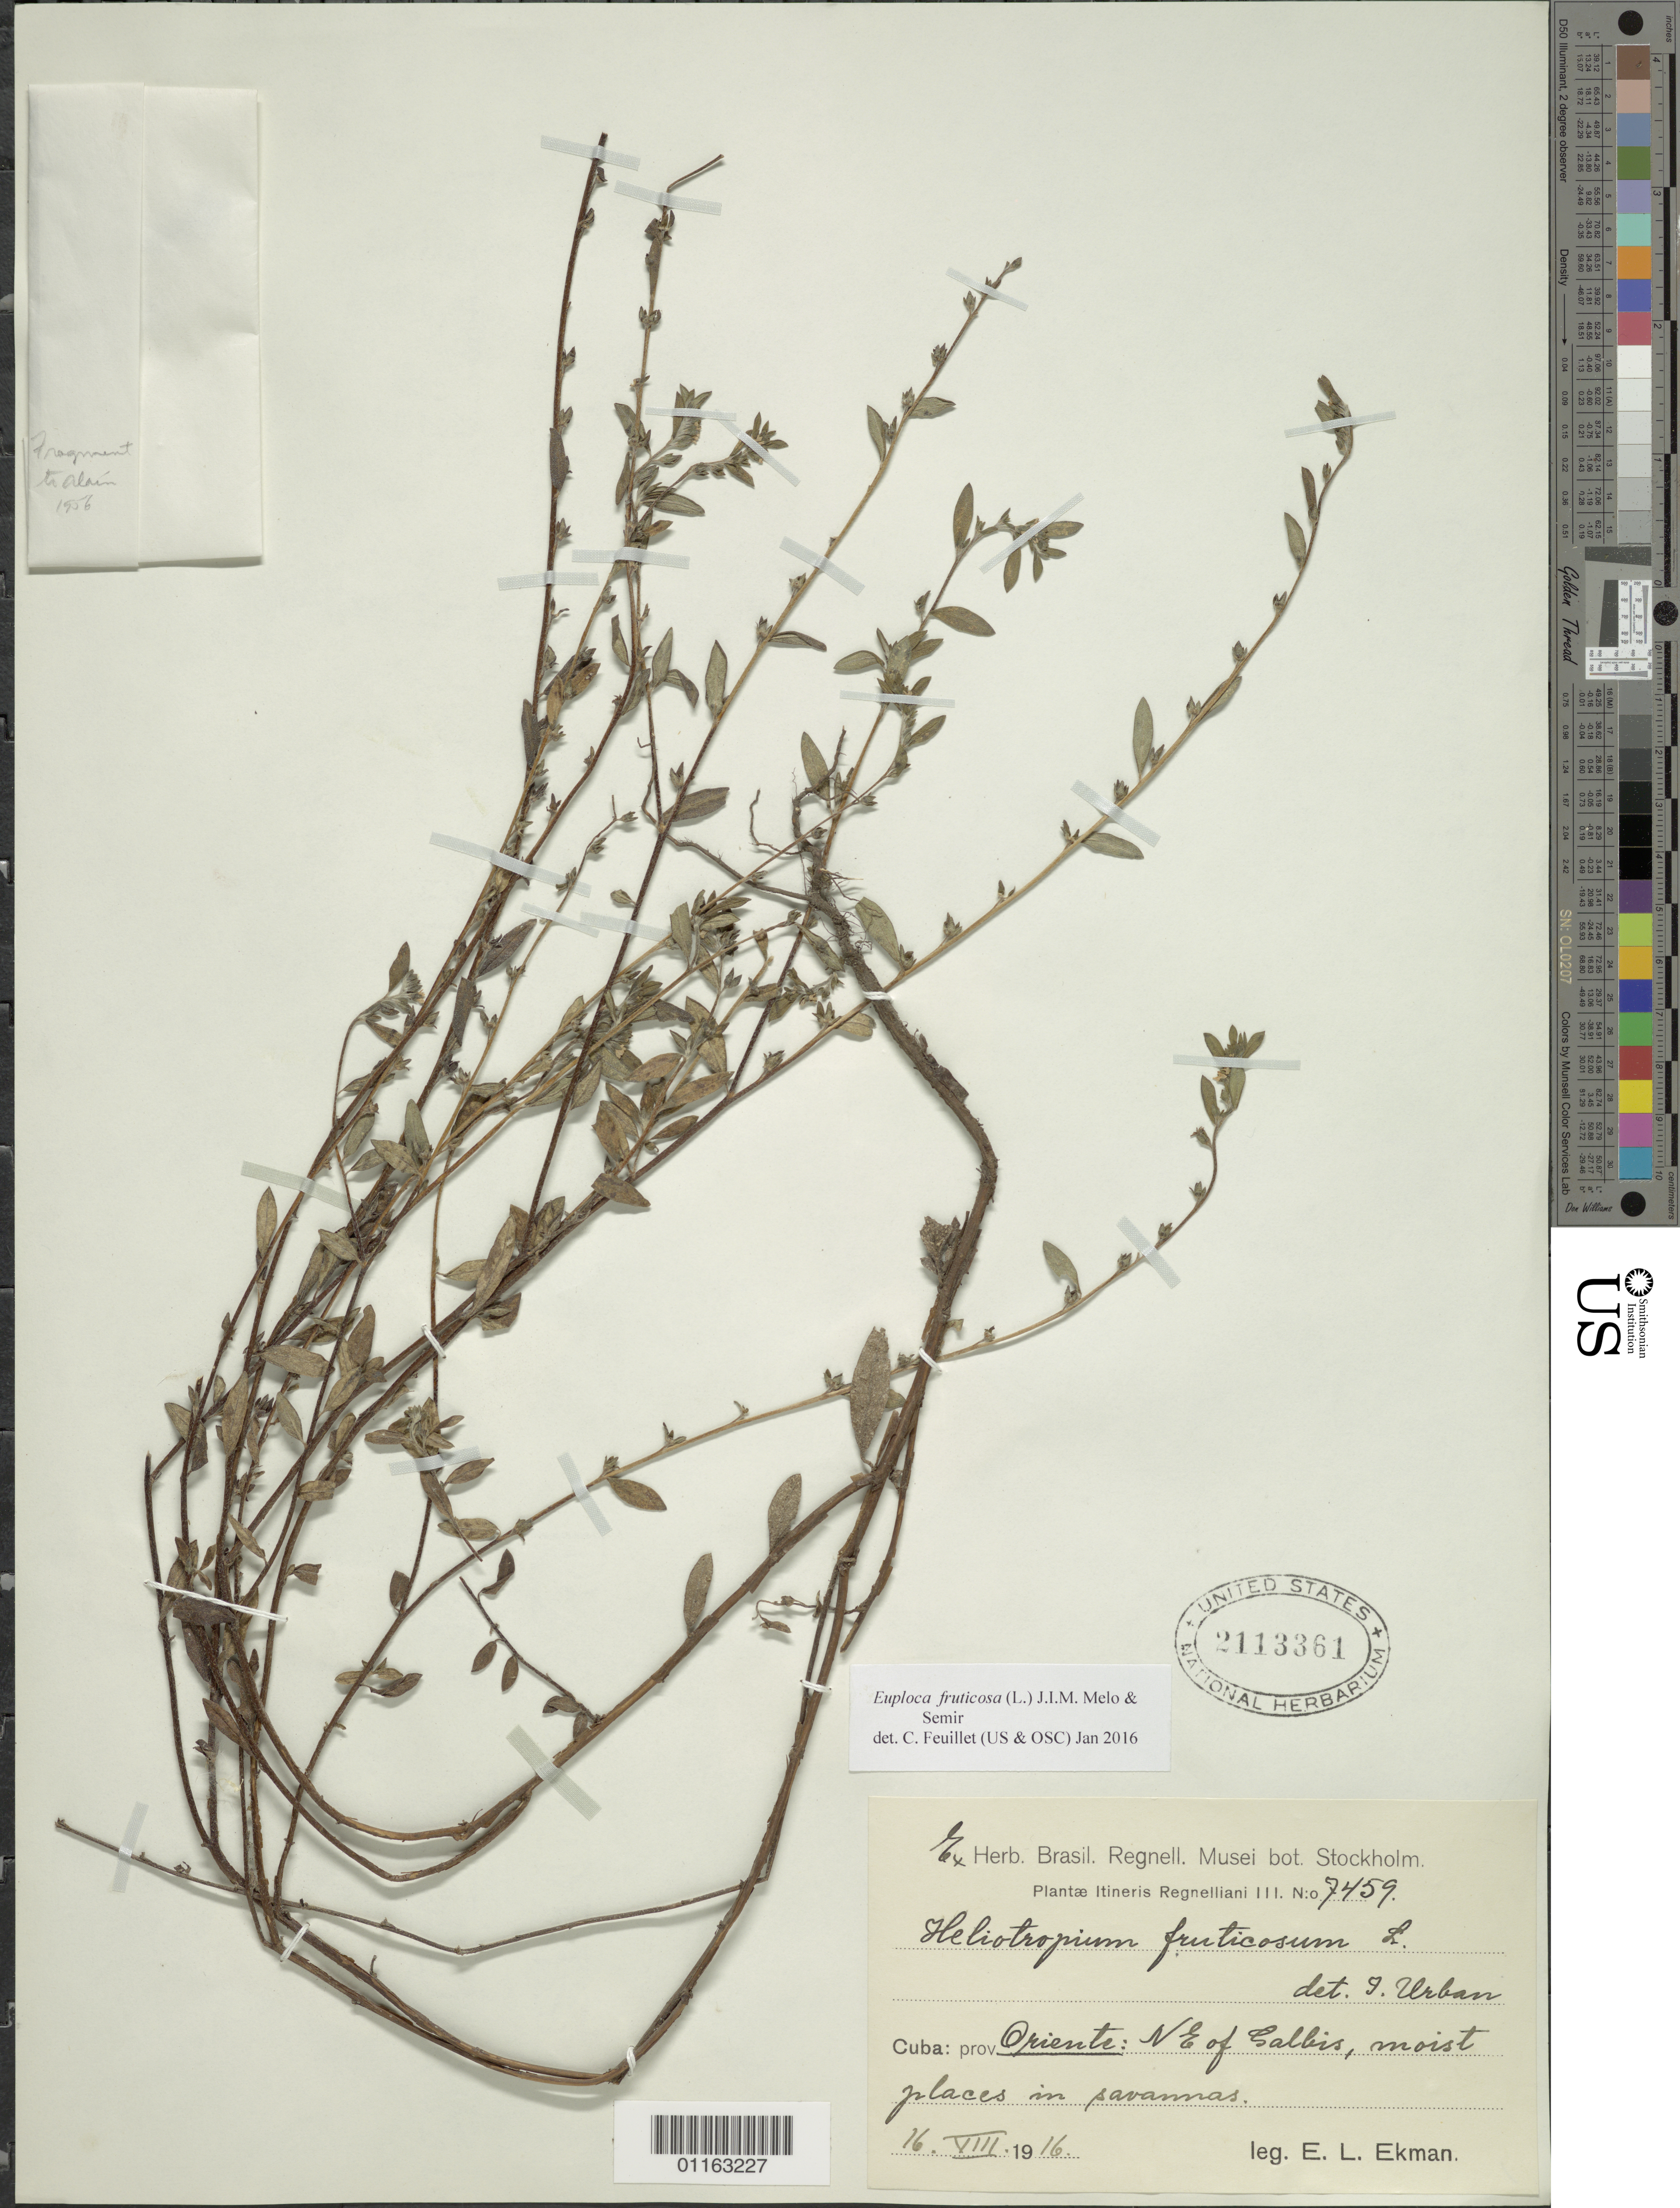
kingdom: Plantae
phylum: Tracheophyta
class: Magnoliopsida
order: Boraginales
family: Heliotropiaceae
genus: Euploca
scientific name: Euploca fruticosa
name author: (L.) J.I.M. Melo & Semir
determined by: Feuillet, C.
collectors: E. L. Ekman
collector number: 7459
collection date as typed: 17 Oct 1916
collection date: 1916-10-17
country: Cuba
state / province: Matanzas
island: Cuba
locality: NE of Galbis [?]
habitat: Moist places in savannas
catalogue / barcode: US 2113361